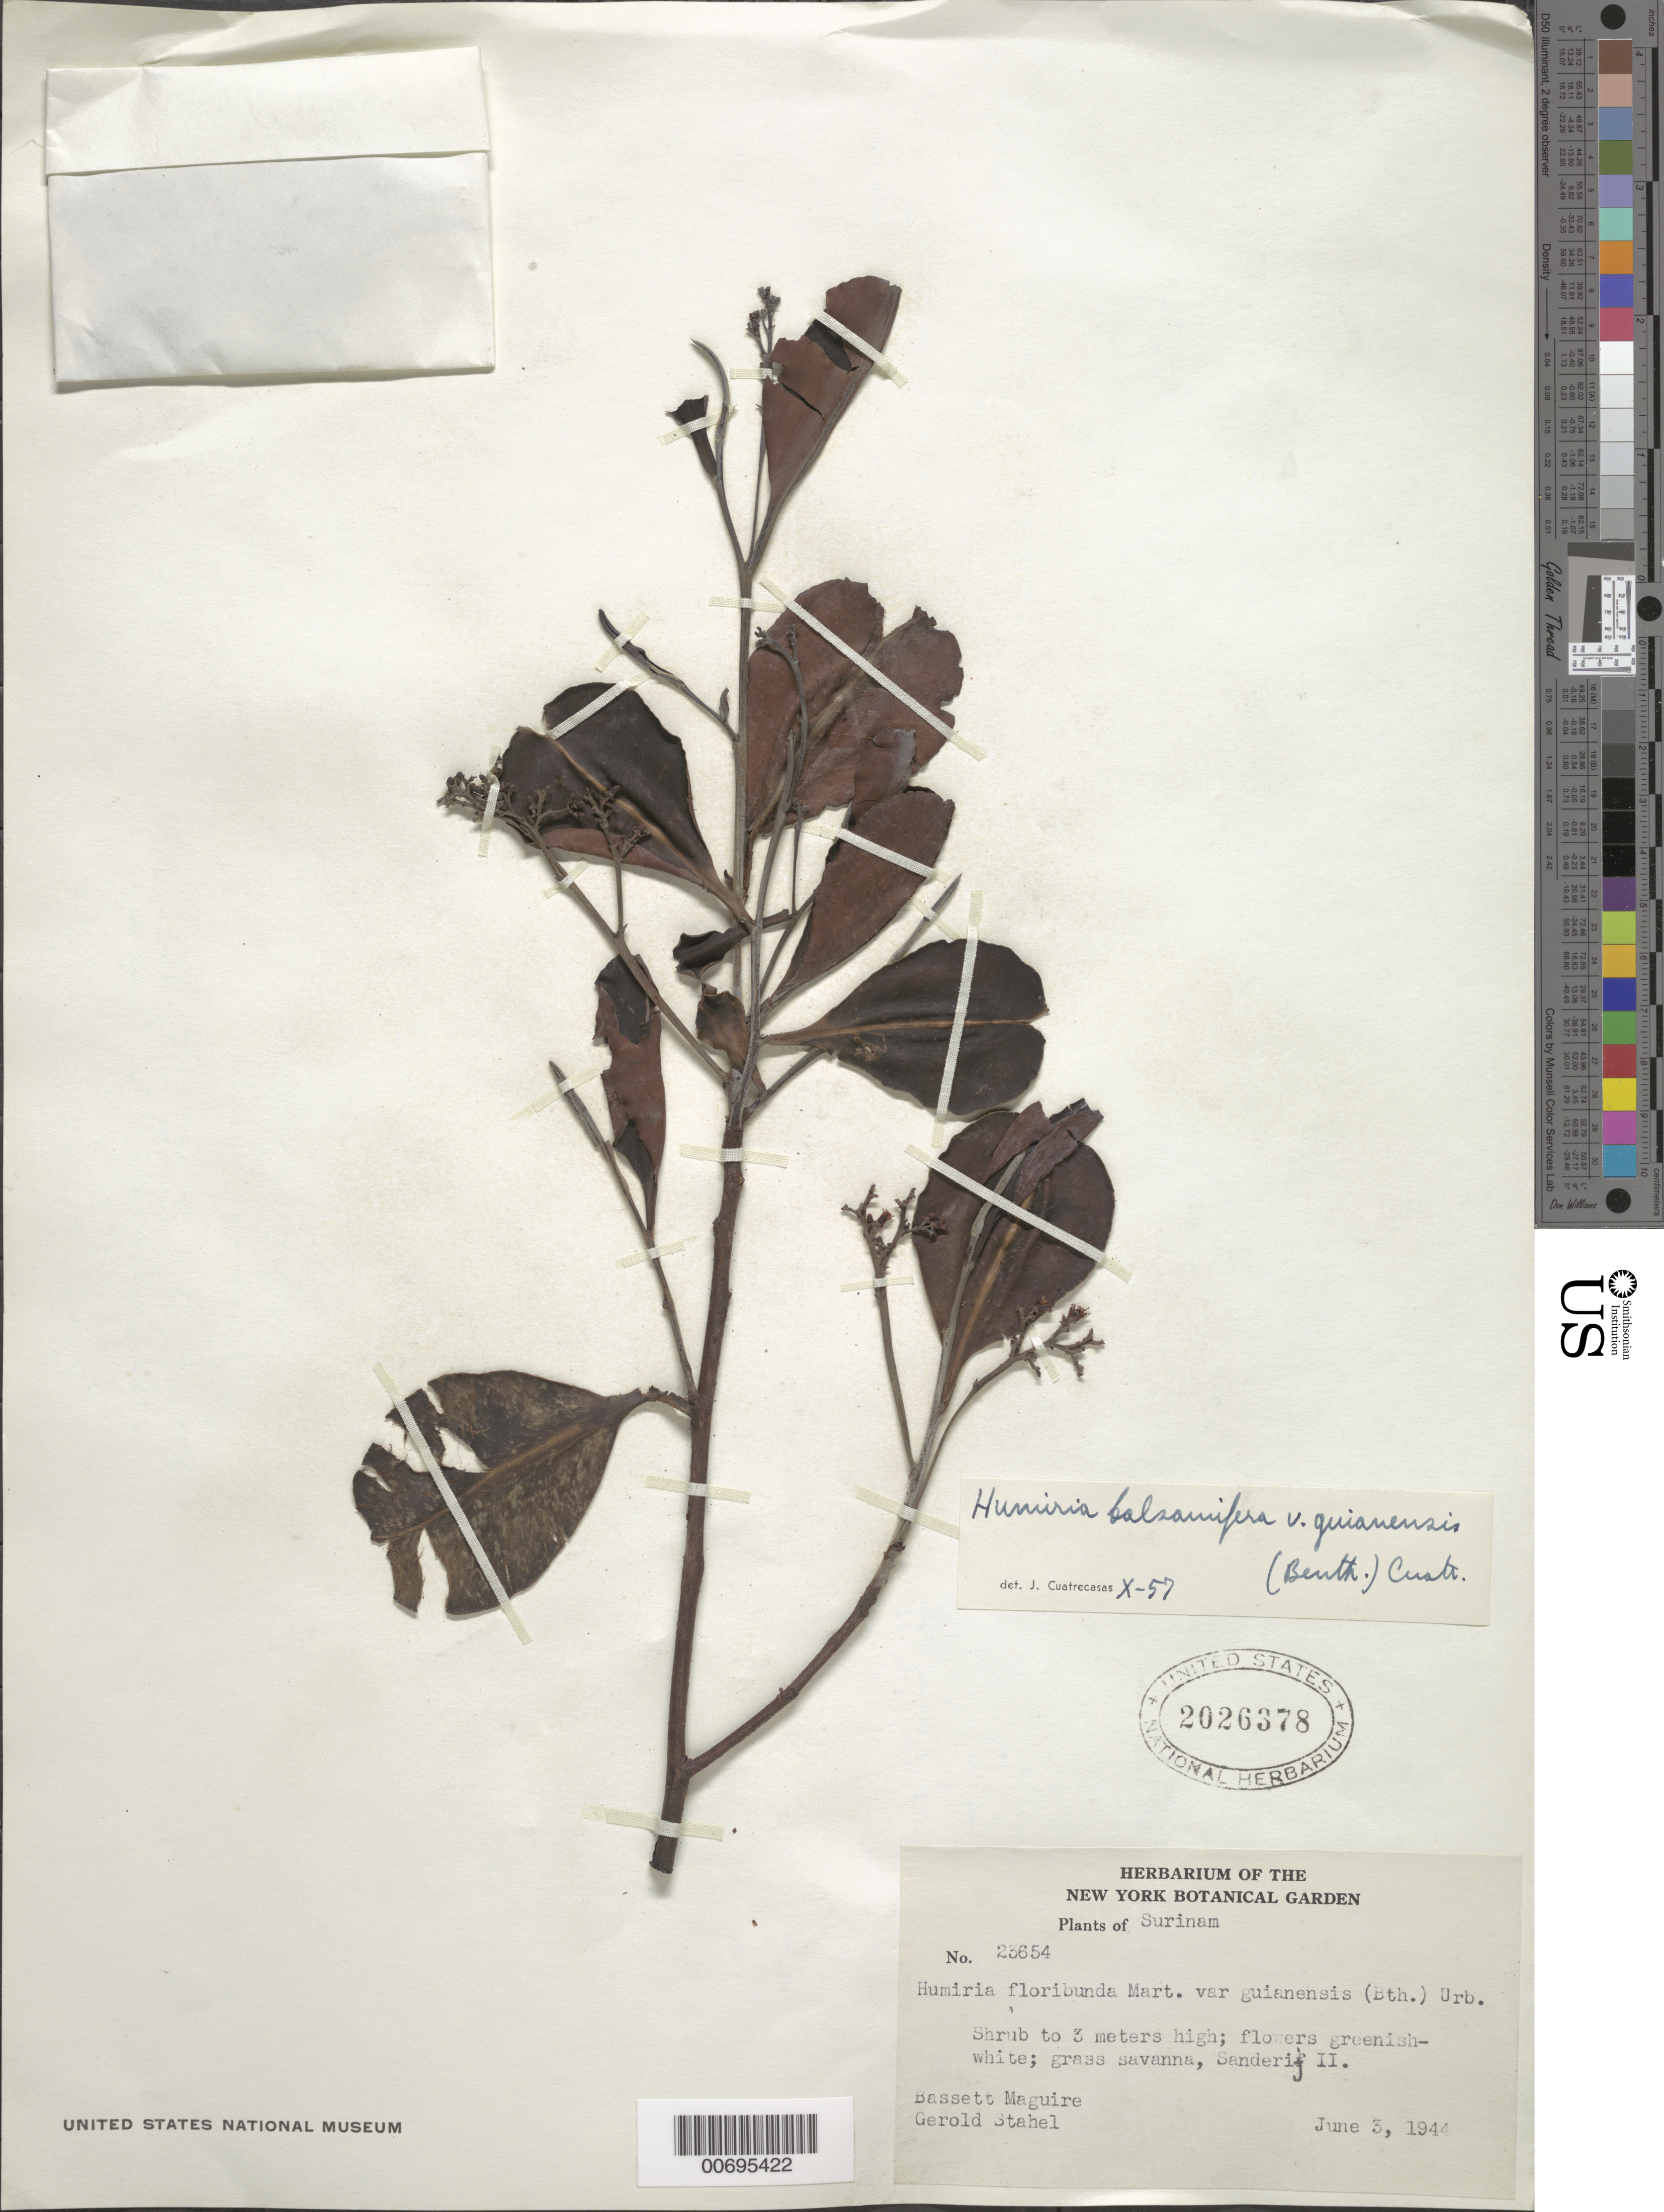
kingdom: Plantae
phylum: Tracheophyta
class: Magnoliopsida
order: Malpighiales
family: Humiriaceae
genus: Humiria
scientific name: Humiria balsamifera var. guianensis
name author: (Benth.) Cuatrec.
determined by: Cuatrecasas, J.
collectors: B. Maguire & G. Stahel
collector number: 23654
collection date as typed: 3-Jun-44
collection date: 1944-06-03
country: Suriname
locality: Zanderij Is, Sectie O, km 70, along railroad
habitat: Grass savanna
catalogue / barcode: US 2026378